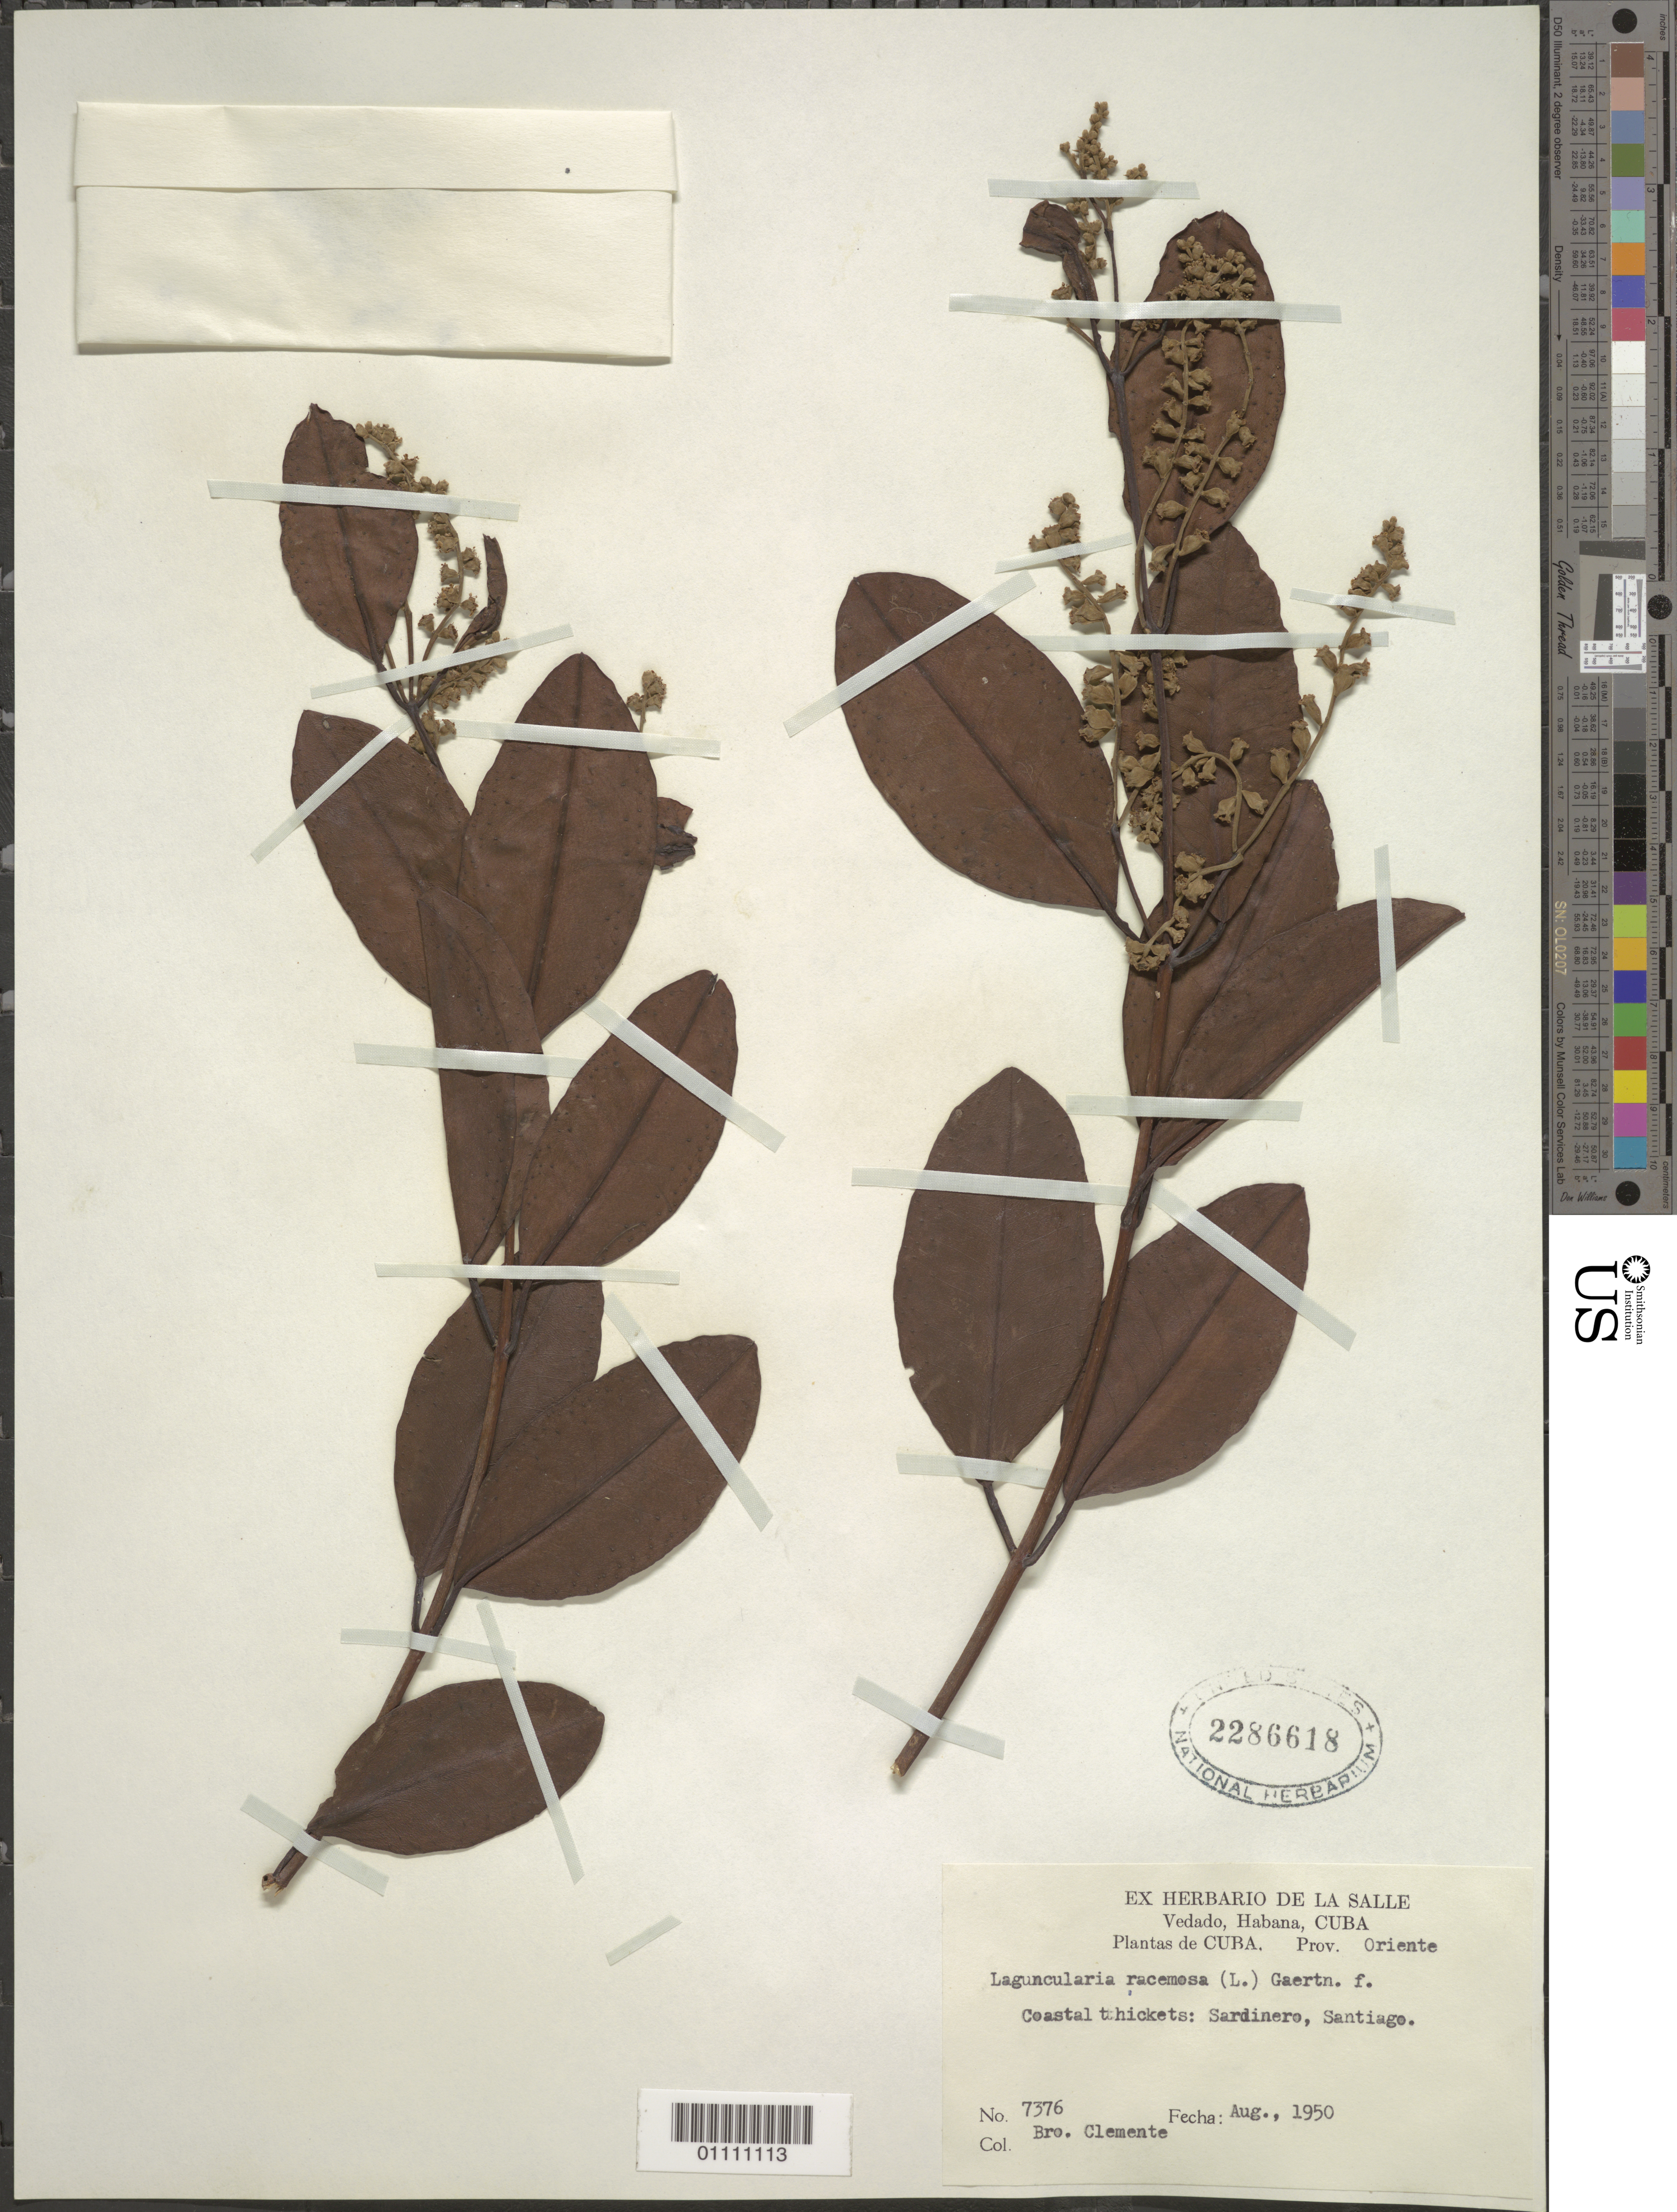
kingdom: Plantae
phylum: Tracheophyta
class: Magnoliopsida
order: Myrtales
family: Combretaceae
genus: Laguncularia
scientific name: Laguncularia racemosa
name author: (L.) C.F. Gaertn.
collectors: Bro. Clemente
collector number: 7376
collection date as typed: Aug 1950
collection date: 1950-08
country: Cuba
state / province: Santiago de Cuba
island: Cuba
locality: Coastal thickets: Sardinero, Santiago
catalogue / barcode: US 2286618